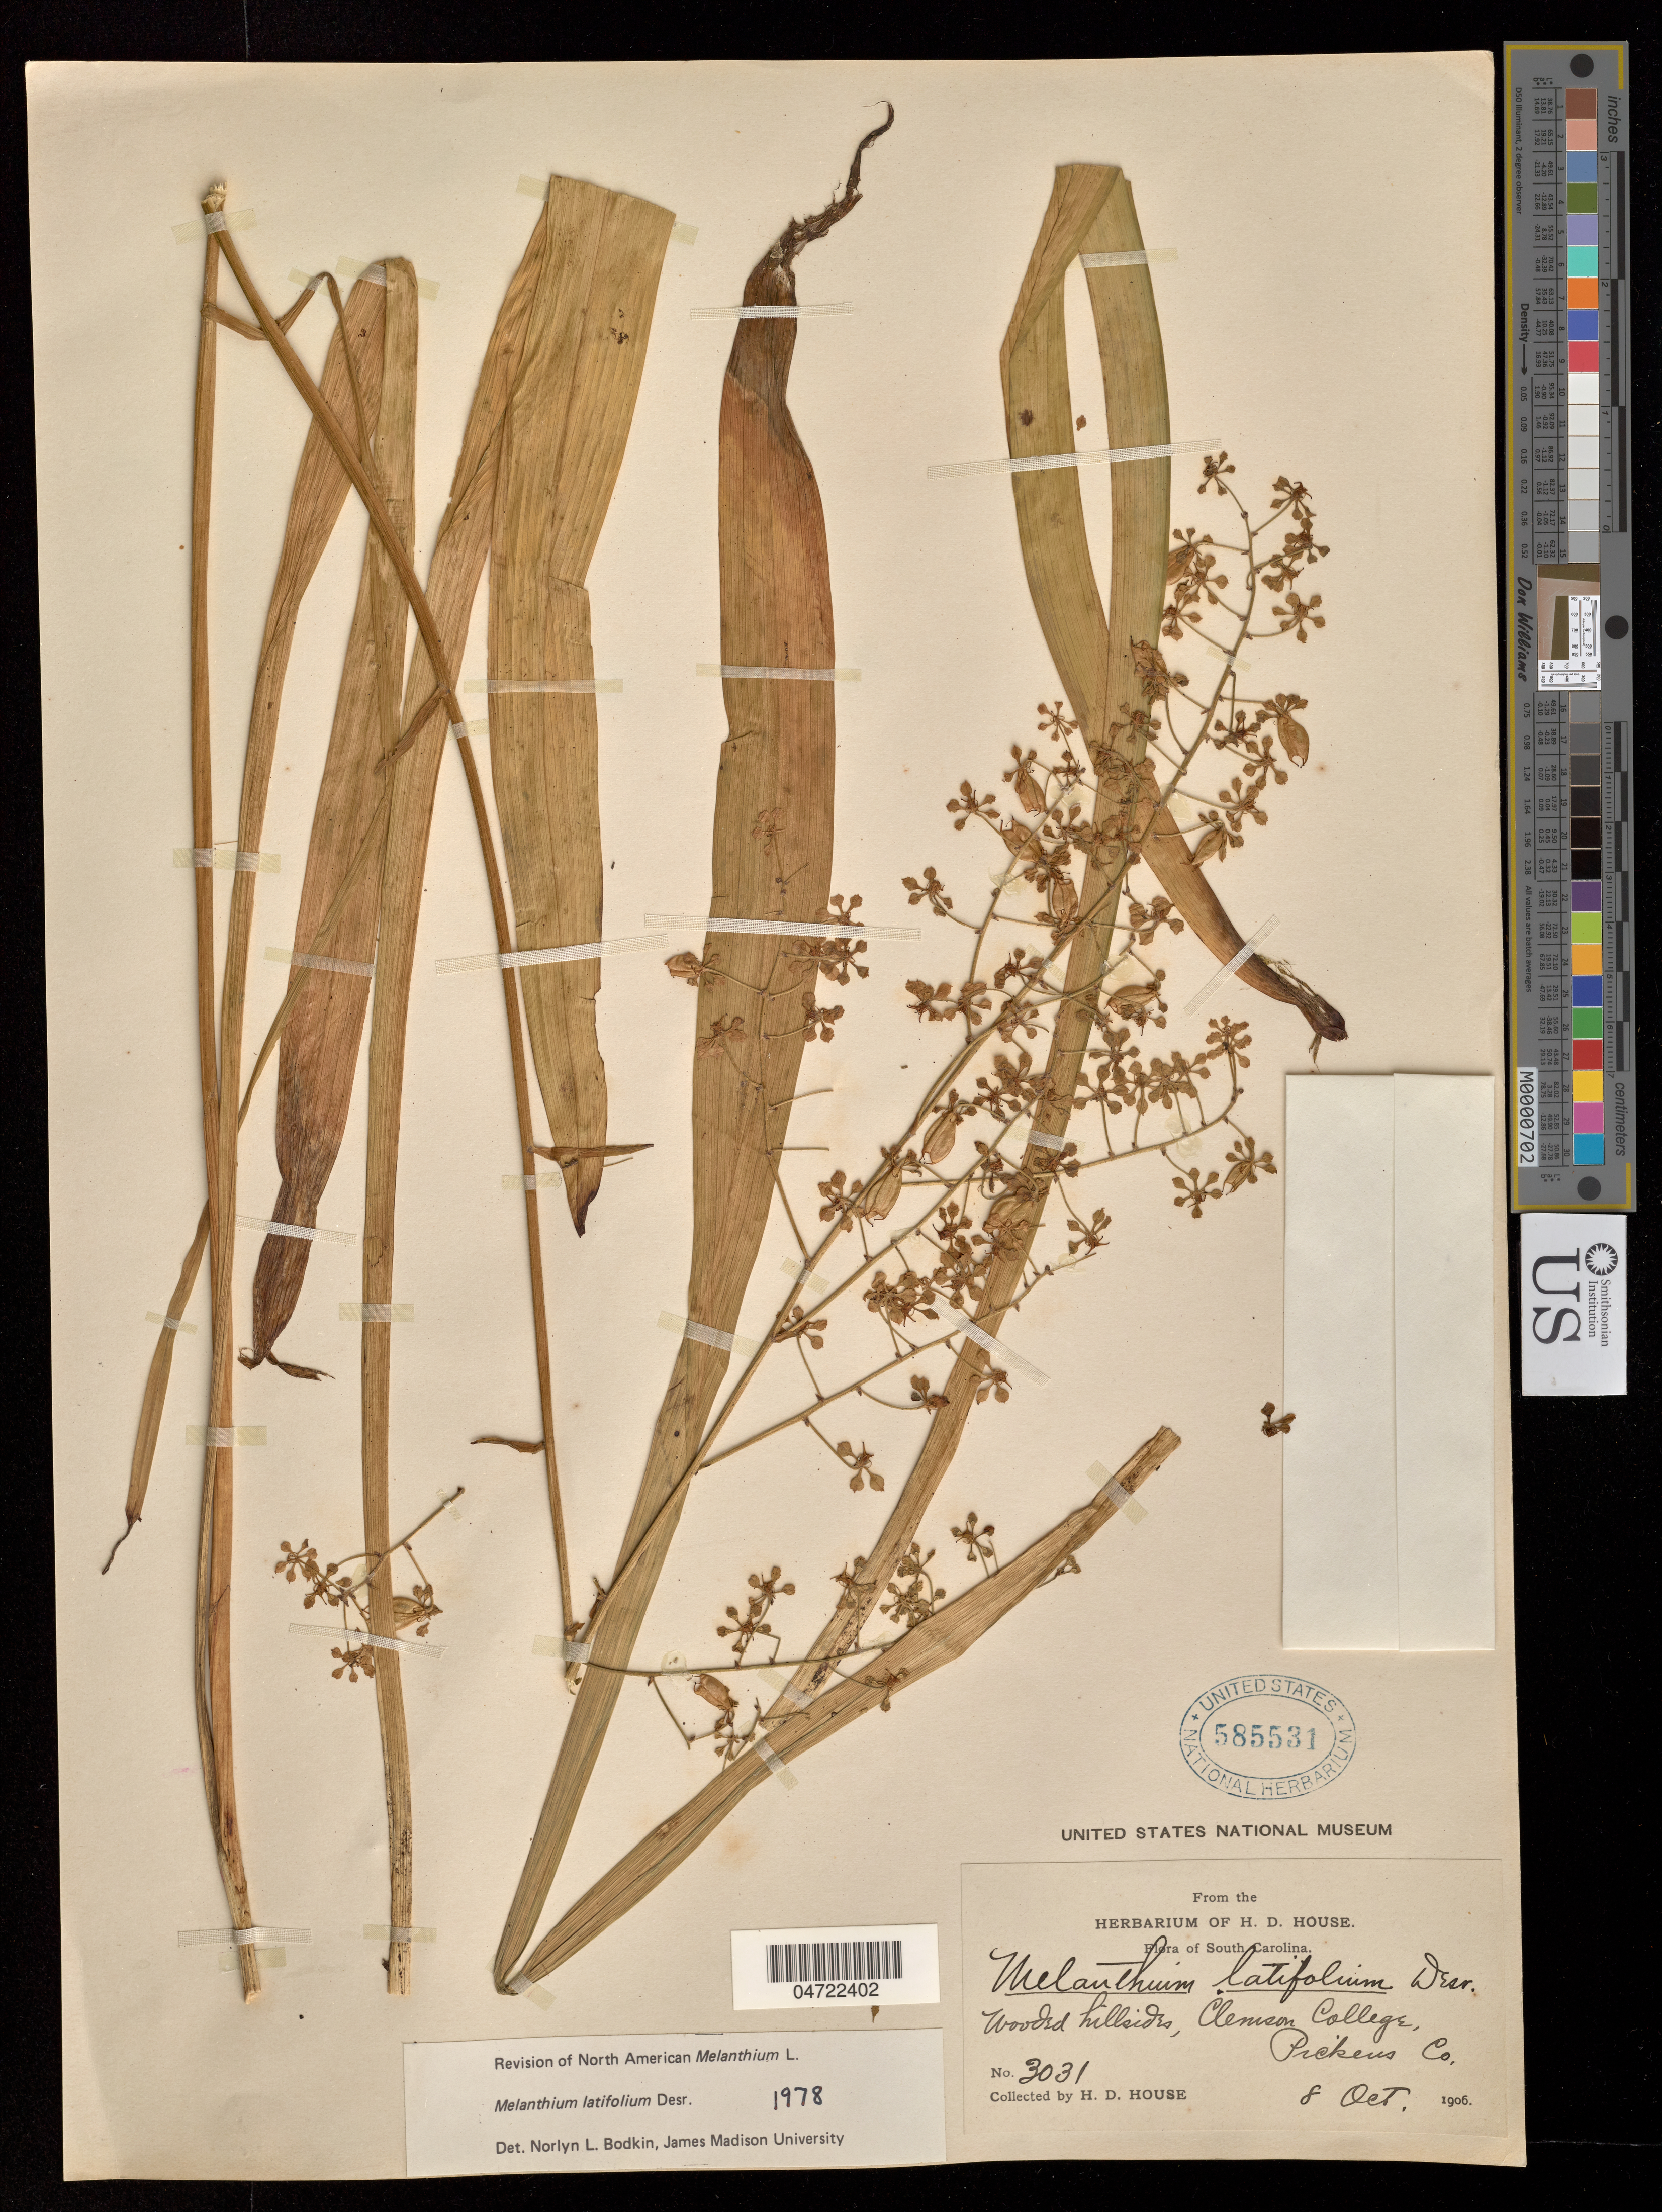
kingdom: Plantae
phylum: Tracheophyta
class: Liliopsida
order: Liliales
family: Melanthiaceae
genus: Melanthium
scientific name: Melanthium latifolium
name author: Desr.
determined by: Bodkin, N. L.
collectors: W. B. McDougall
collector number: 1693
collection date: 1948-06-28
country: United States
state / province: Mississippi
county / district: Attala County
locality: Natchez Trace Parkway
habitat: Edge of oak-pine forest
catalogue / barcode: US 1970316